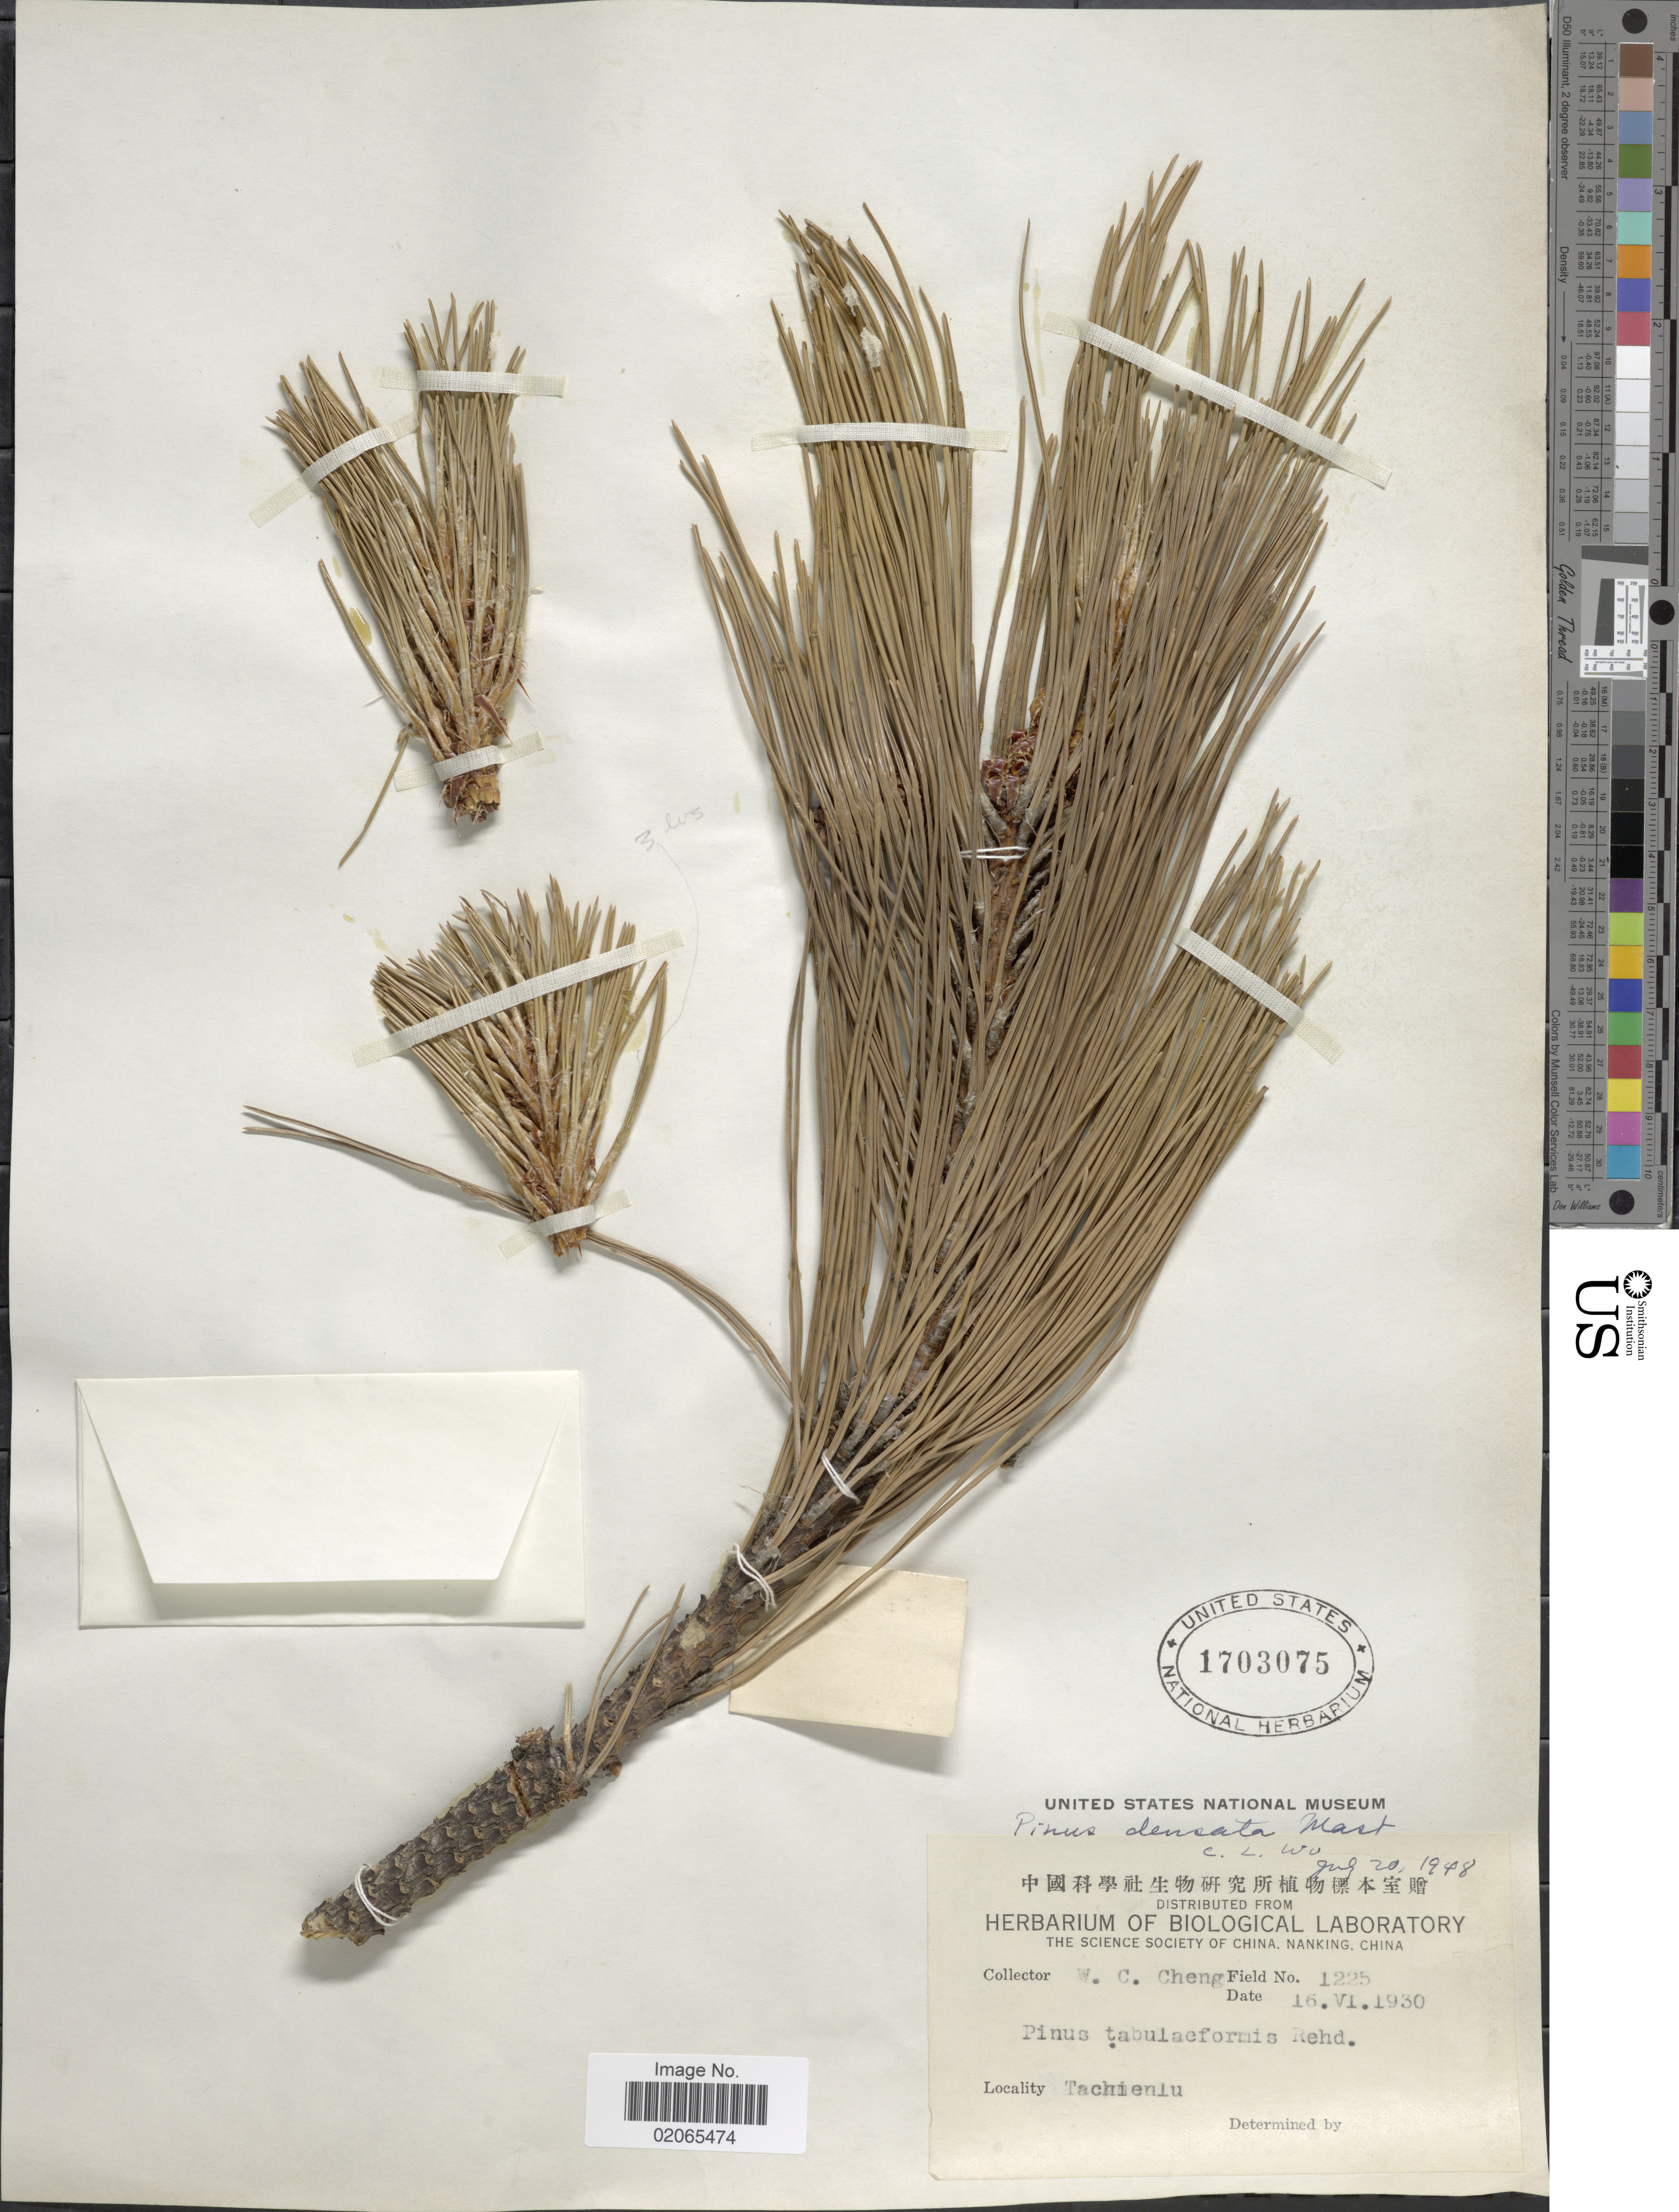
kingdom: Plantae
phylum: Tracheophyta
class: Pinopsida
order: Pinales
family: Pinaceae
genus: Pinus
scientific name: Pinus densata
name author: Mast.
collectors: W. C. Cheng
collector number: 1225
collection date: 1930-06-16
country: China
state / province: Sichuan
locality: Tachienlu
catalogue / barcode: US 1703075